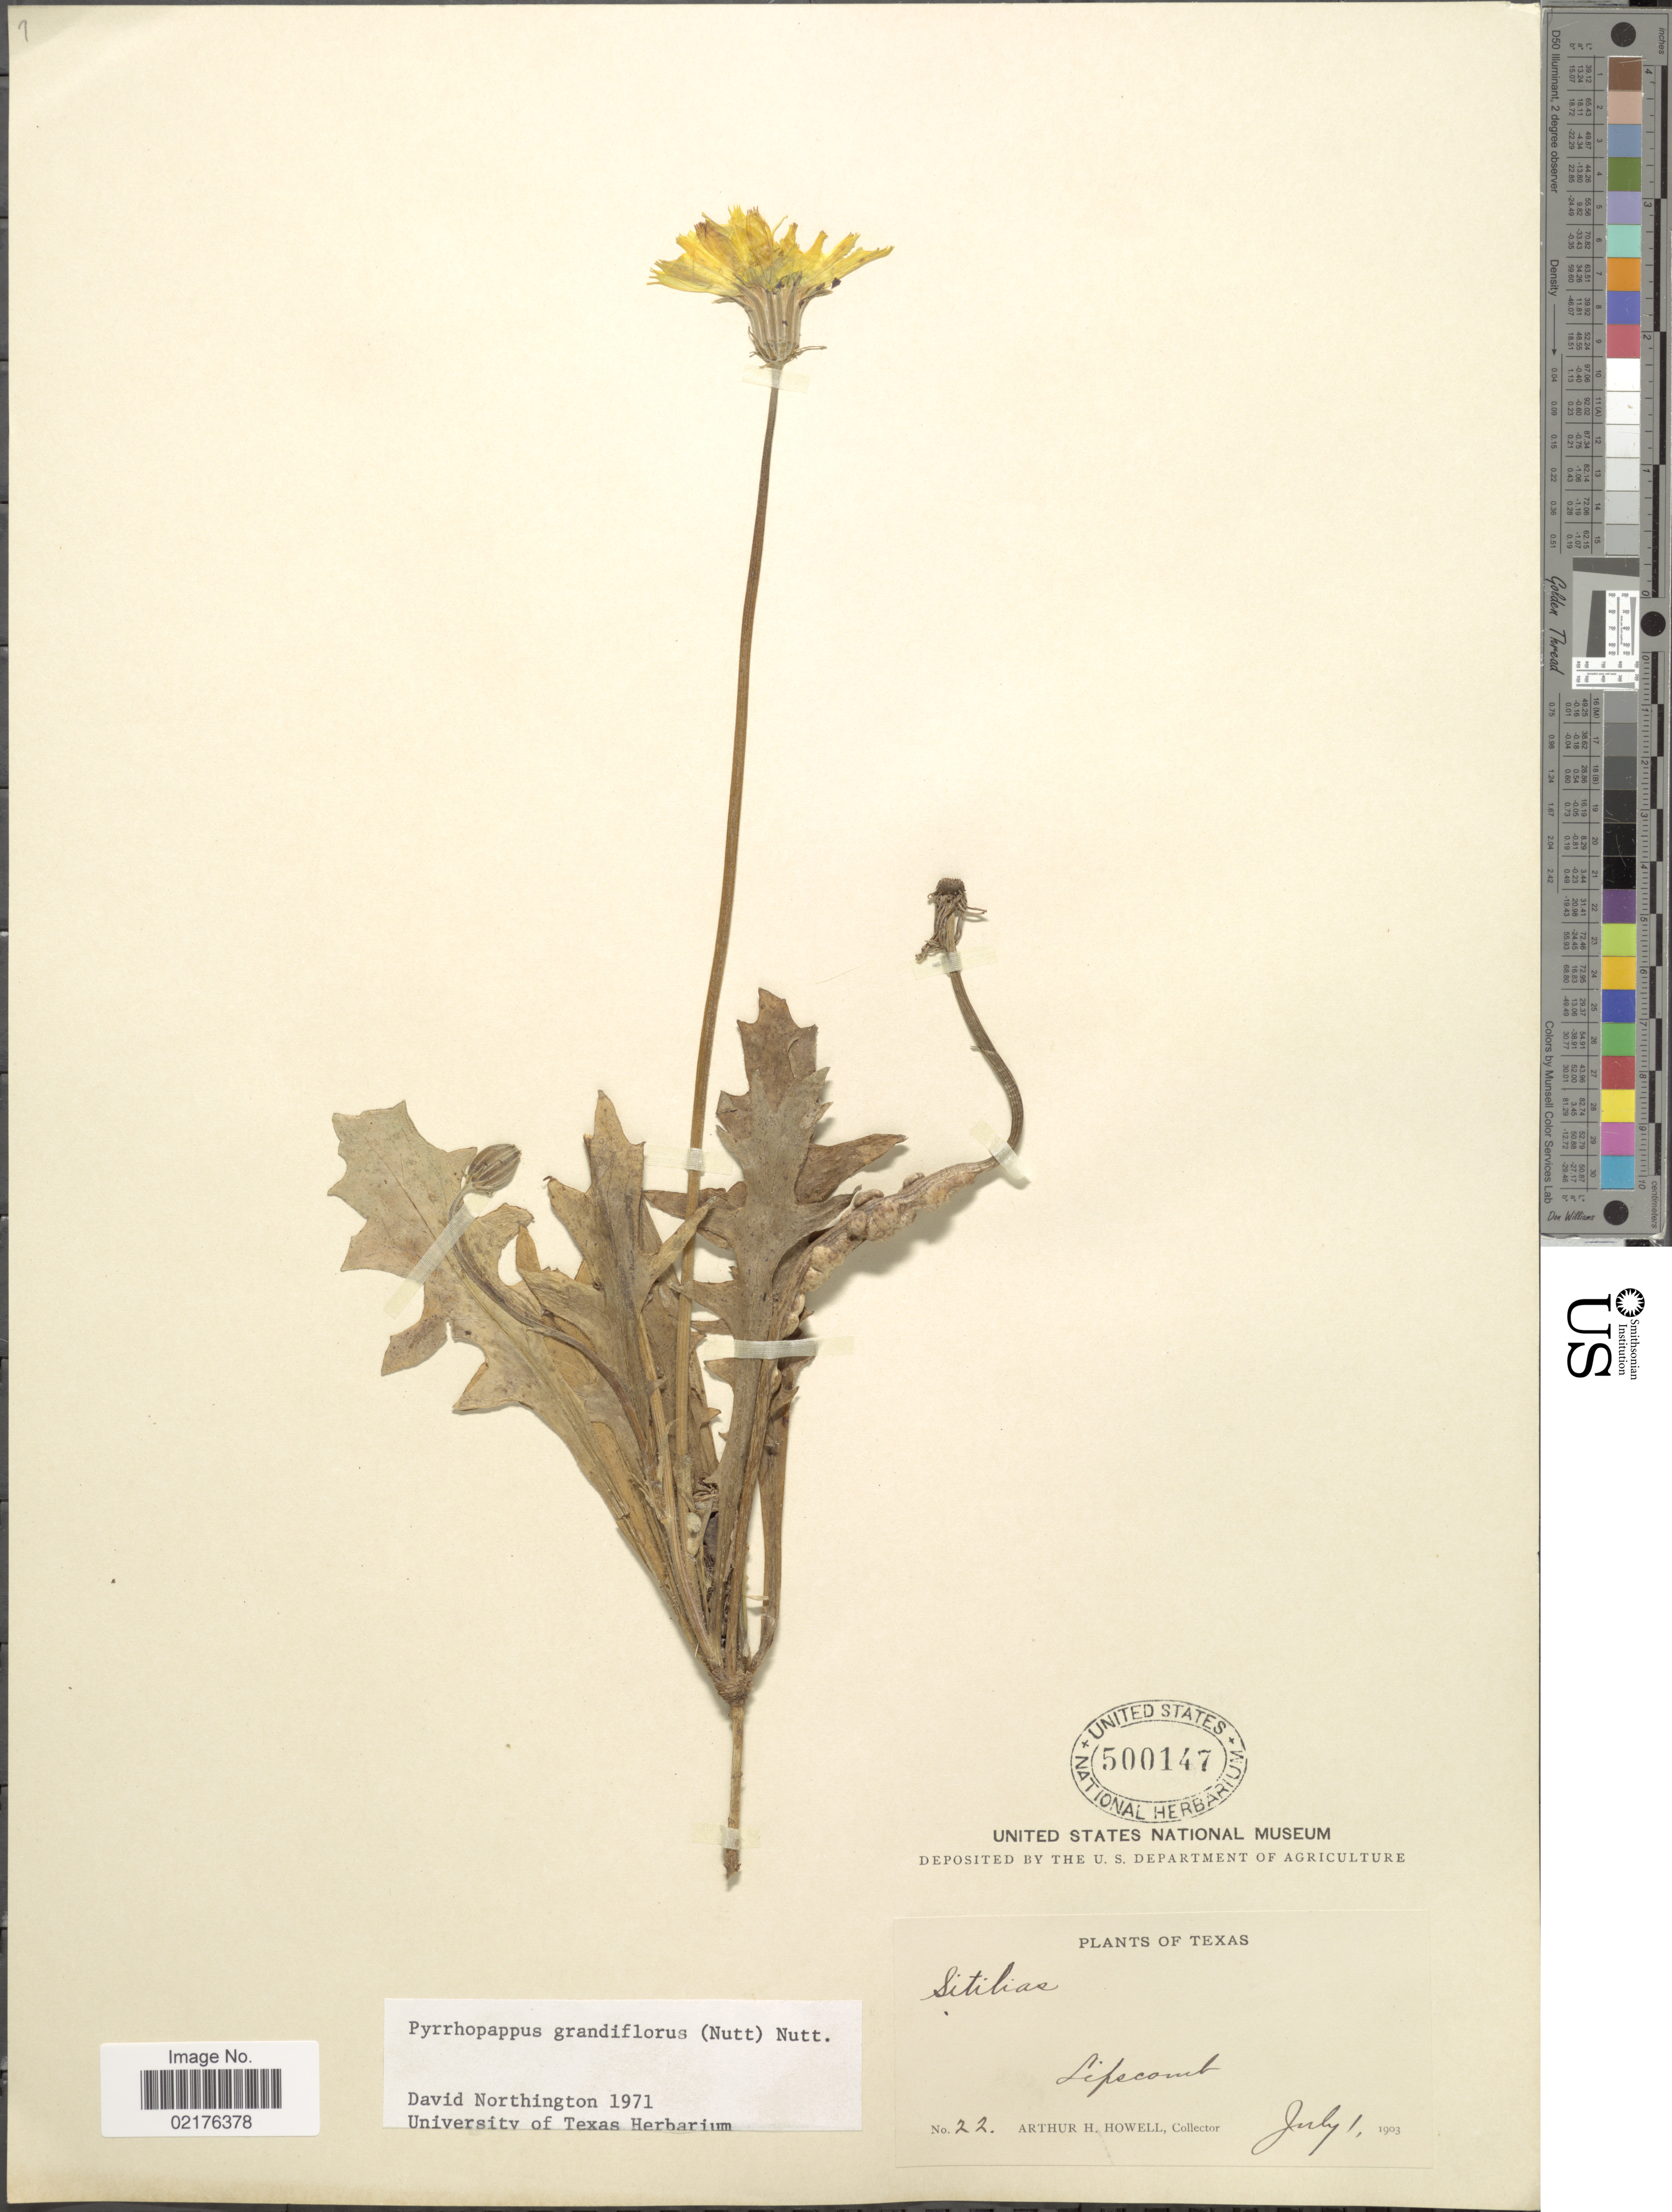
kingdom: Plantae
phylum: Tracheophyta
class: Magnoliopsida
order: Asterales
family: Asteraceae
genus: Pyrrhopappus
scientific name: Pyrrhopappus grandiflorus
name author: (Nutt.) Nutt.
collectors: A. H. Howell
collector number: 22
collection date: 1903-07-01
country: United States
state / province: Texas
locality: Lipscomb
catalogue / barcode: US 500147